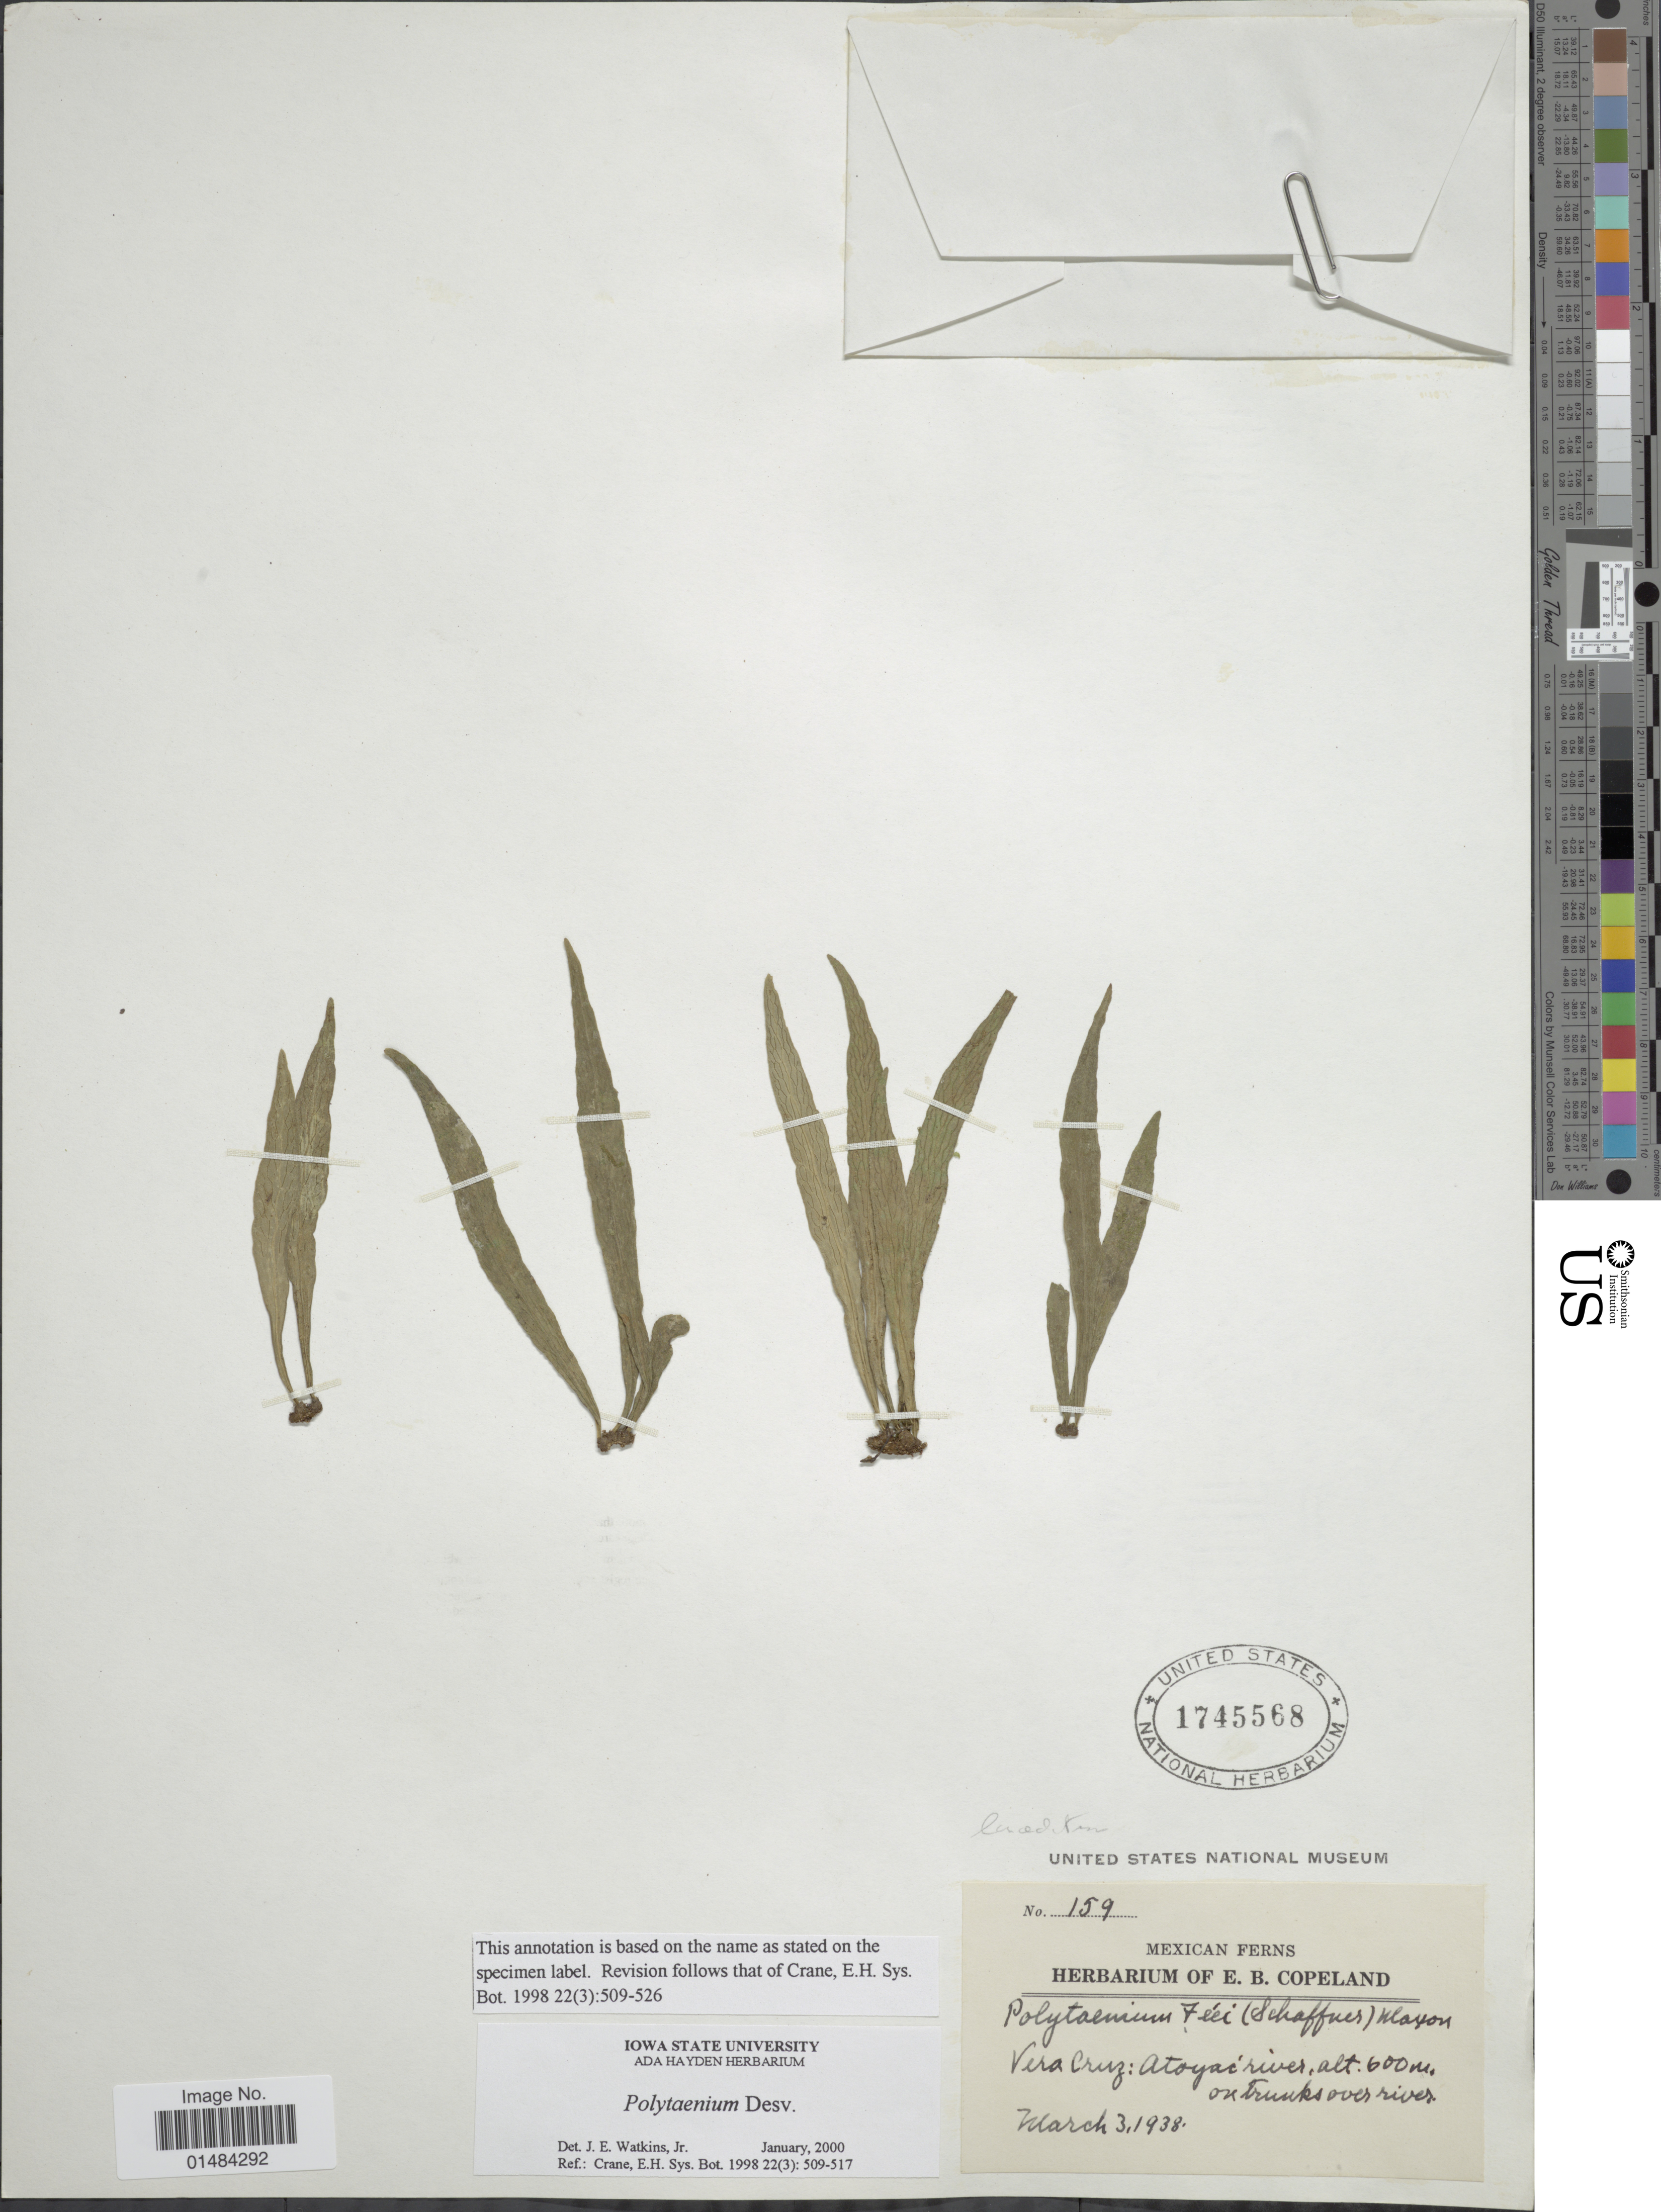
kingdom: Plantae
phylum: Tracheophyta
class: Polypodiopsida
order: Polypodiales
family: Pteridaceae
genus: Polytaenium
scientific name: Polytaenium lanceolatum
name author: (L.) Desv.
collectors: ex herb. E. B. Copeland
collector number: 159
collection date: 1938-03-03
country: Mexico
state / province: Veracruz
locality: Mexican, Vera Cruz: Atoyac river.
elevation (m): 600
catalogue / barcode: US 1745568